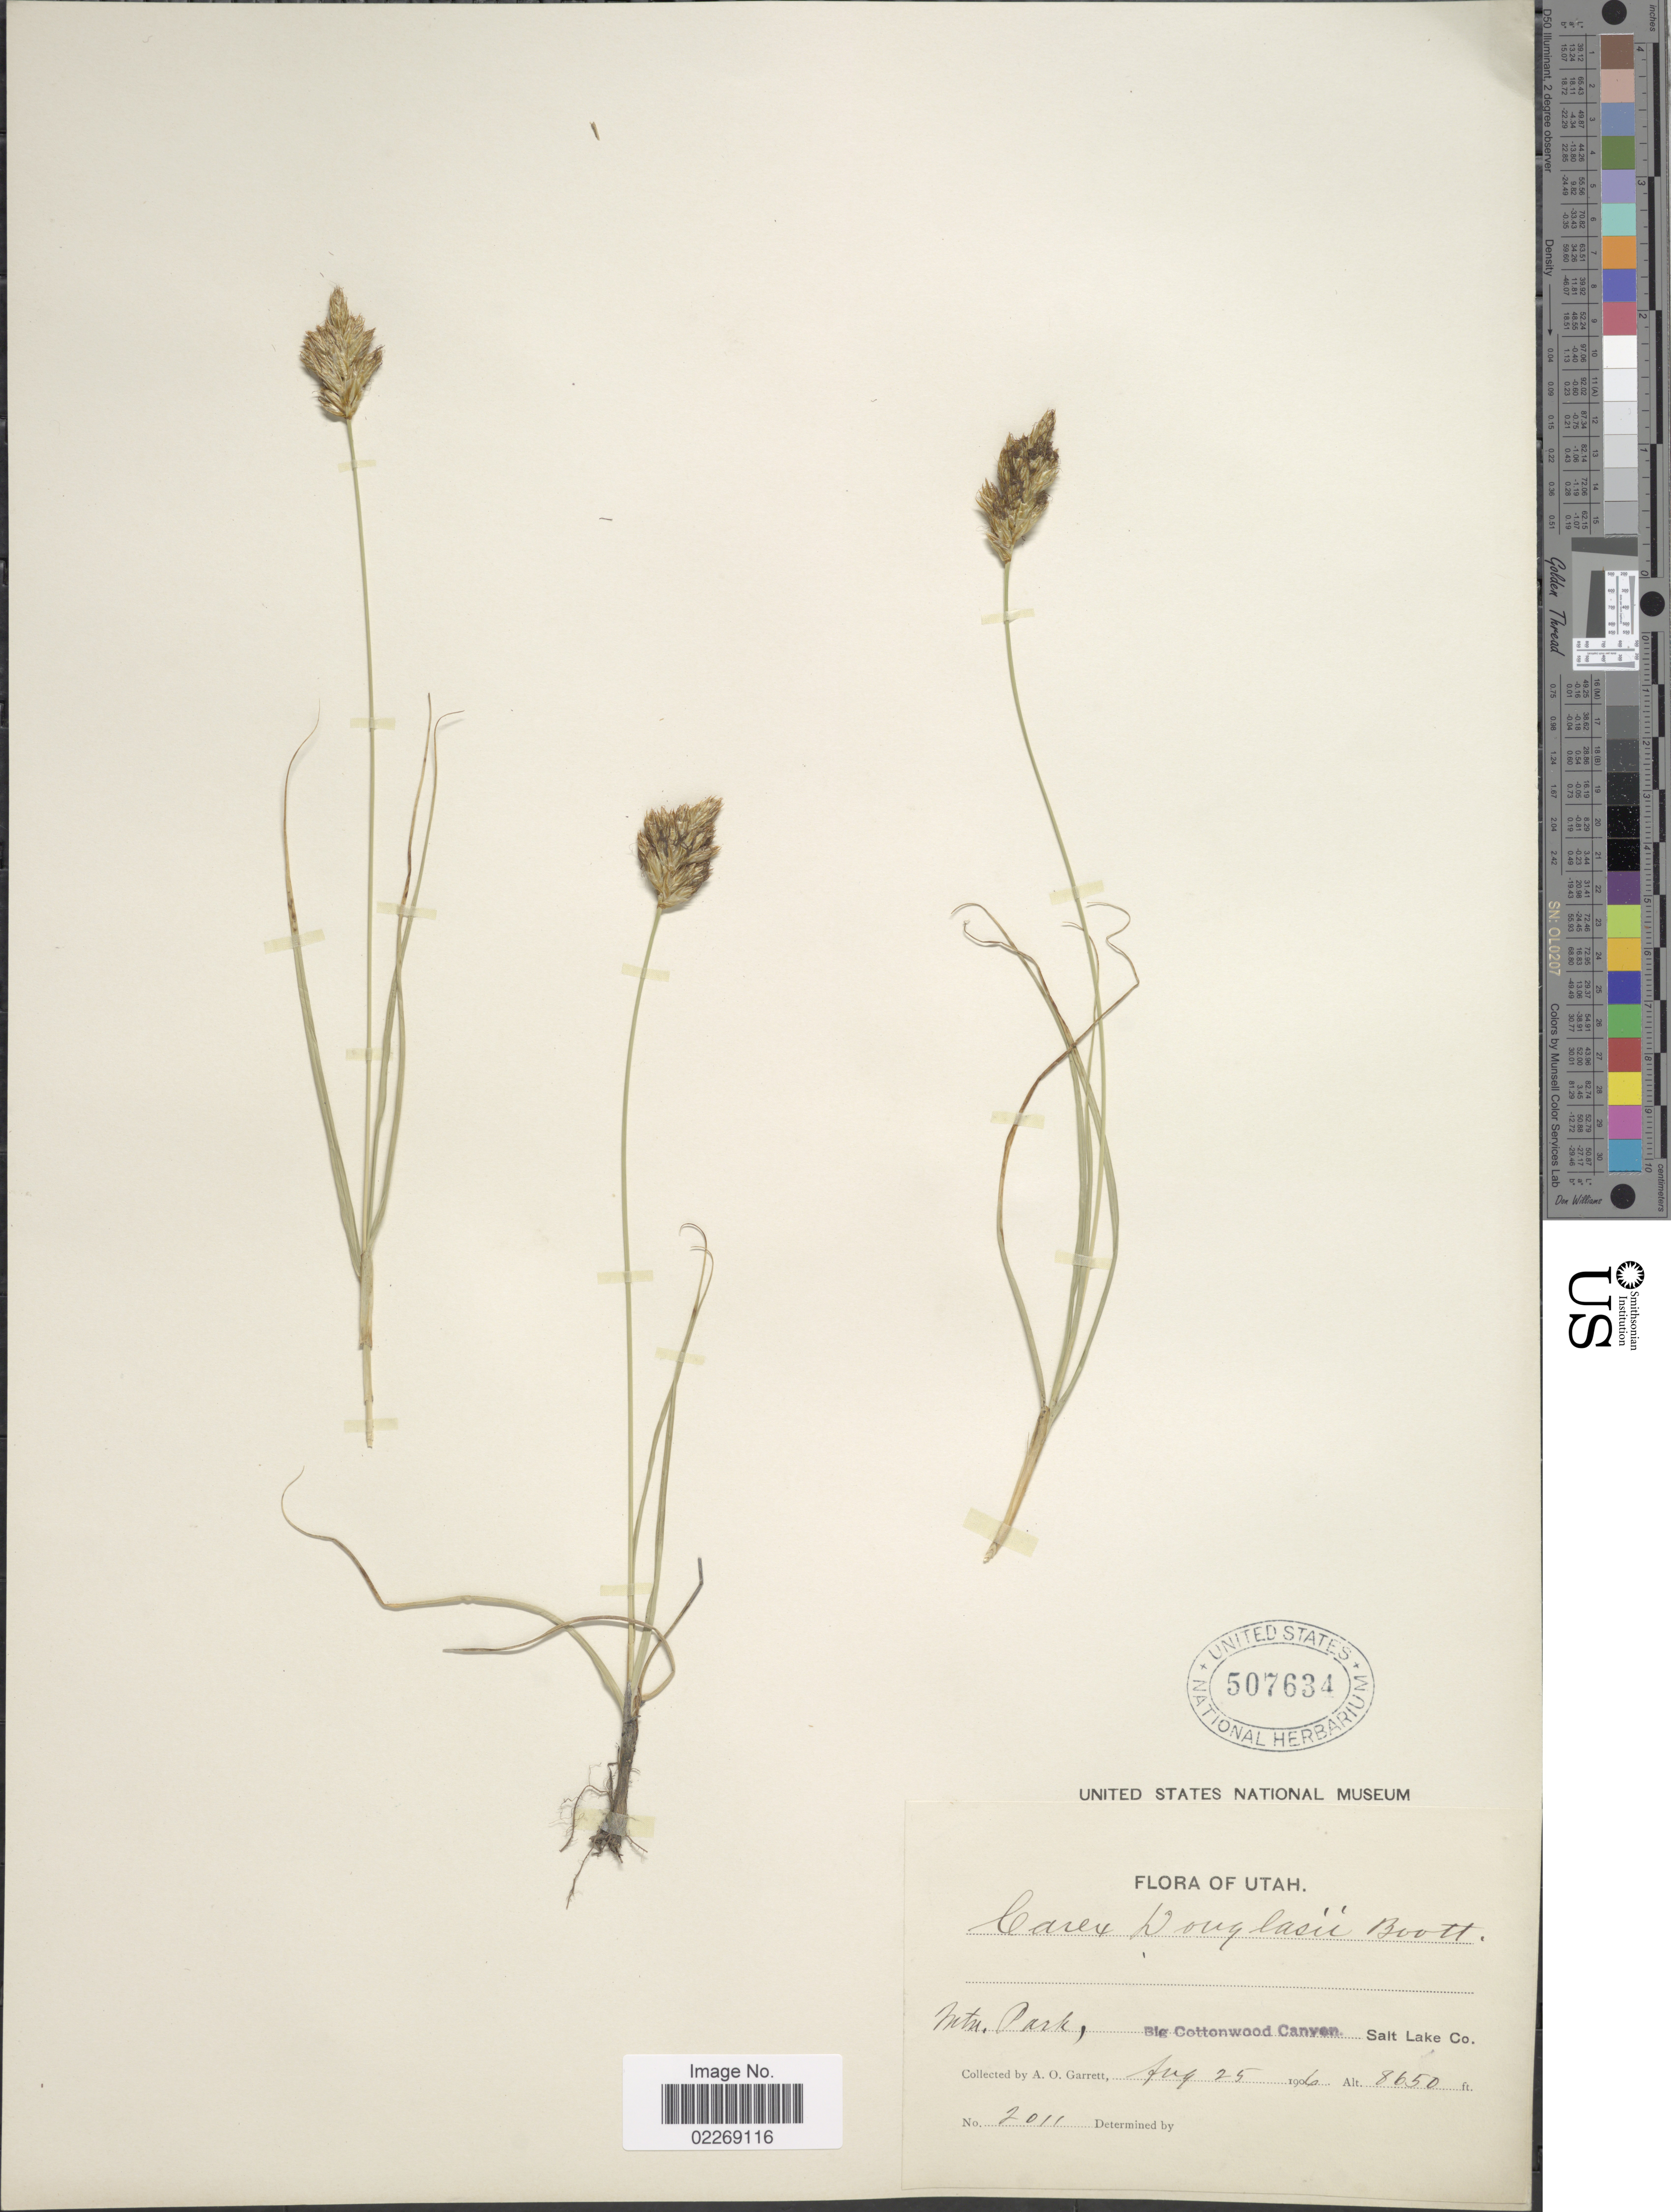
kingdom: Plantae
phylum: Tracheophyta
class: Liliopsida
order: Poales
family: Cyperaceae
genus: Carex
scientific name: Carex douglasii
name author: Boott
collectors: A. O. Garrett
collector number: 2011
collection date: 1906-08-25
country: United States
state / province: Utah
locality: Mtn. Park, Big Cottonwood Canyon, Salt Lake Co.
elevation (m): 2637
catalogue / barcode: US 507634